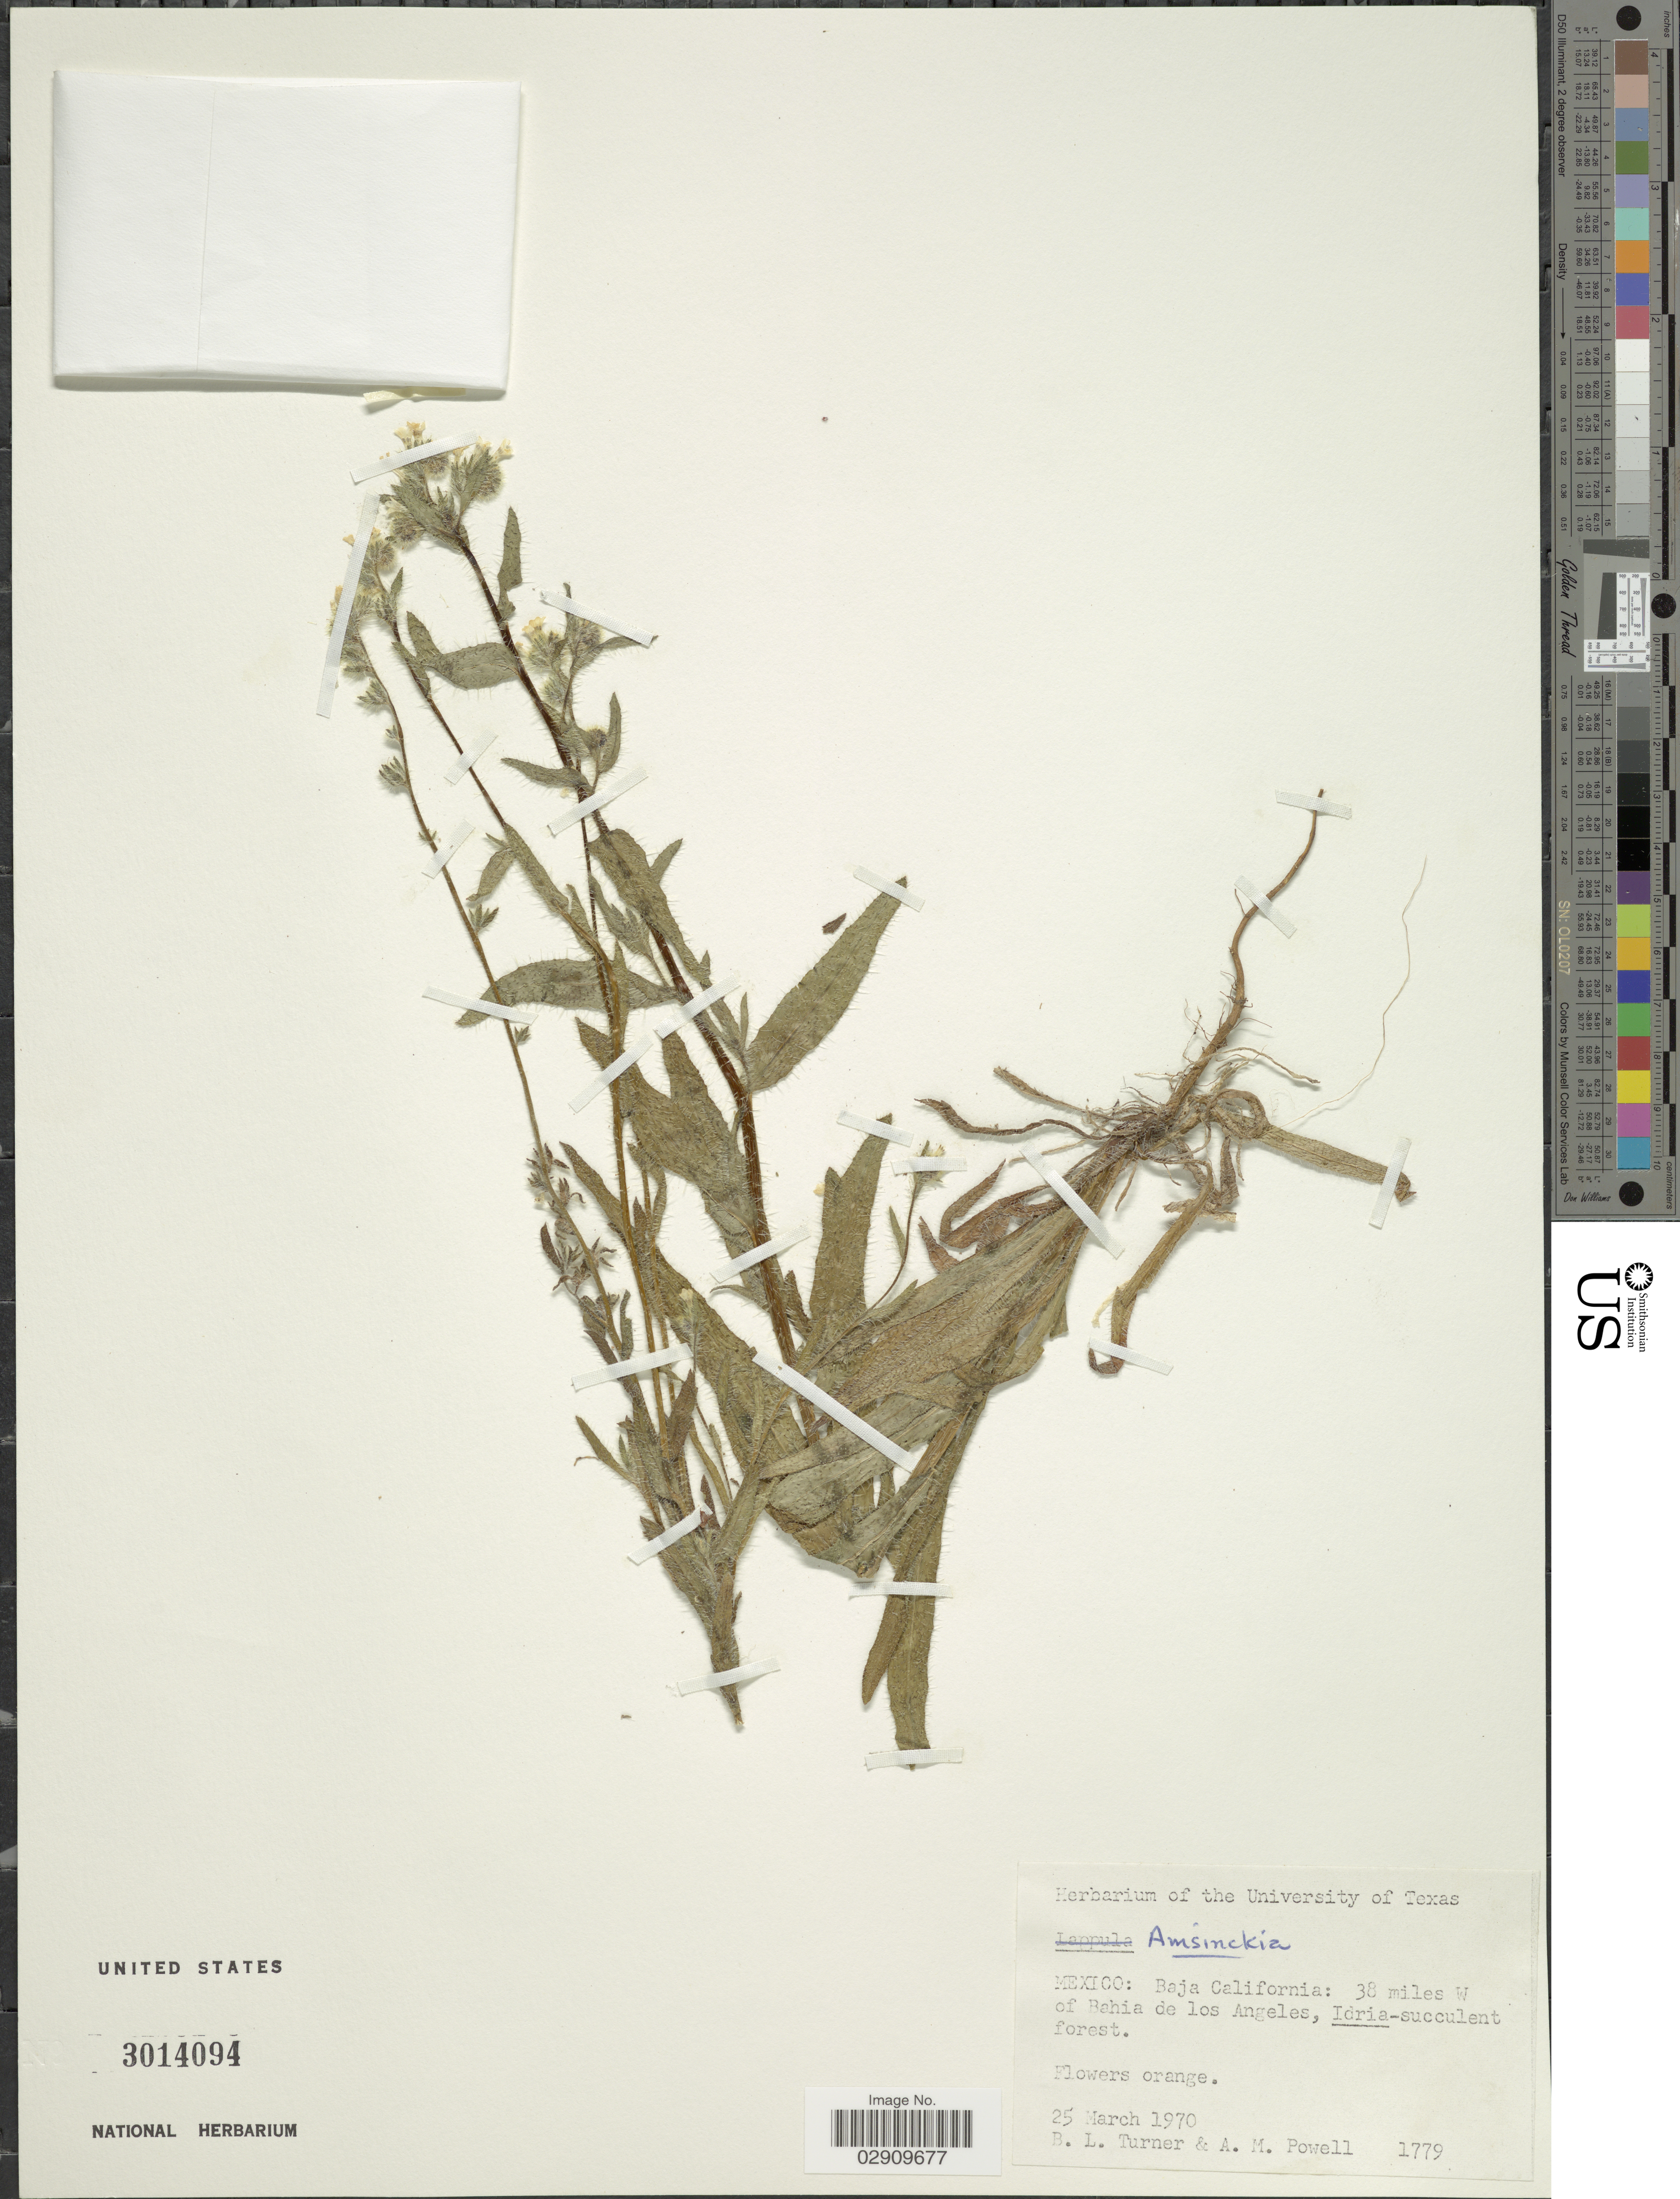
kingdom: Plantae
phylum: Tracheophyta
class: Magnoliopsida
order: Boraginales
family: Boraginaceae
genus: Amsinckia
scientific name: Amsinckia sp.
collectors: B. L. Turner & A. M. Powell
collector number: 1779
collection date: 1970-03-25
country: Mexico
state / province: Baja California Norte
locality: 38 miles W of Bahia de Los Angeles.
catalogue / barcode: US 3014094